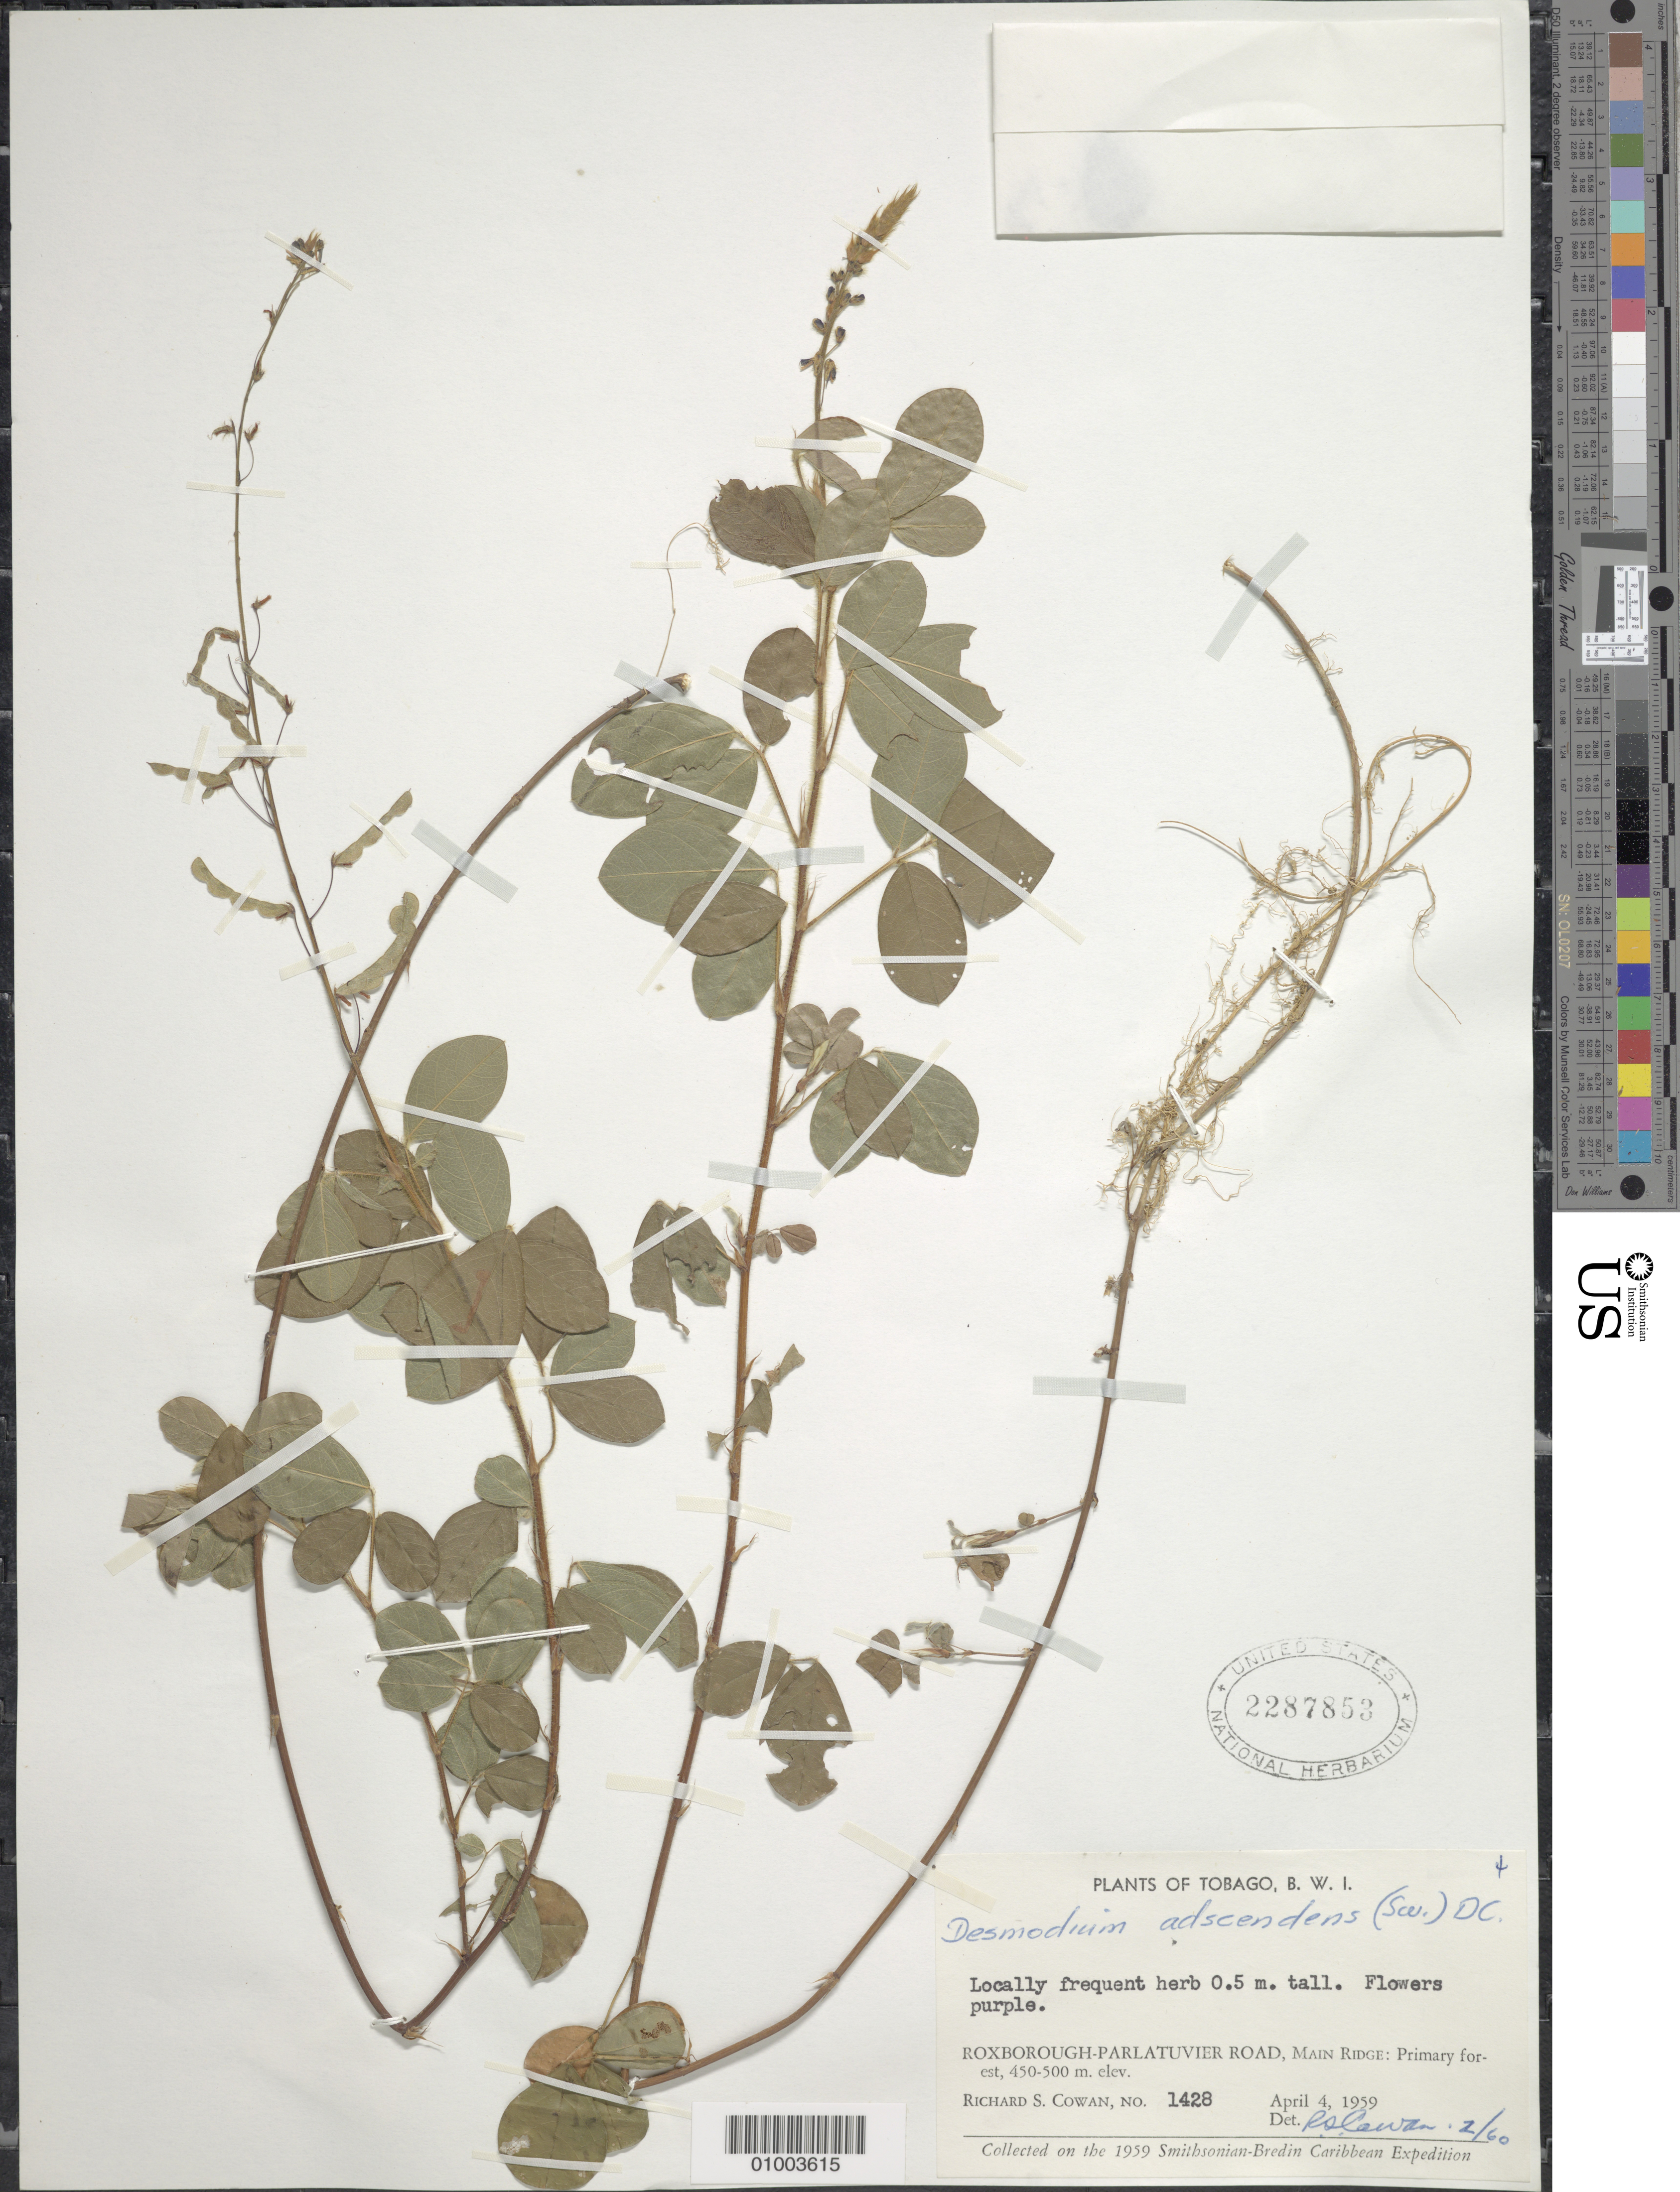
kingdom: Plantae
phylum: Tracheophyta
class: Magnoliopsida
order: Fabales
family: Fabaceae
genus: Grona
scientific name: Grona adscendens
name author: (Sw.) H. Ohashi & K. Ohashi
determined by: Strong, Mark T., (BOT), Smithsonian Institution - National Museum of Natural History (UNITED STATES)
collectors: R. S. Cowan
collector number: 1428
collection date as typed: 04 Apr 1959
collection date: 1959-04-04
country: Trinidad and Tobago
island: Tobago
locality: Locally frequent herb 0.5m tall. Flowers purple. Roxborough-Parlatuvier Road, Main ridge: Primary foreest.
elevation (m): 450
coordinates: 0 N, 0 E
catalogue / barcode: US 2287853